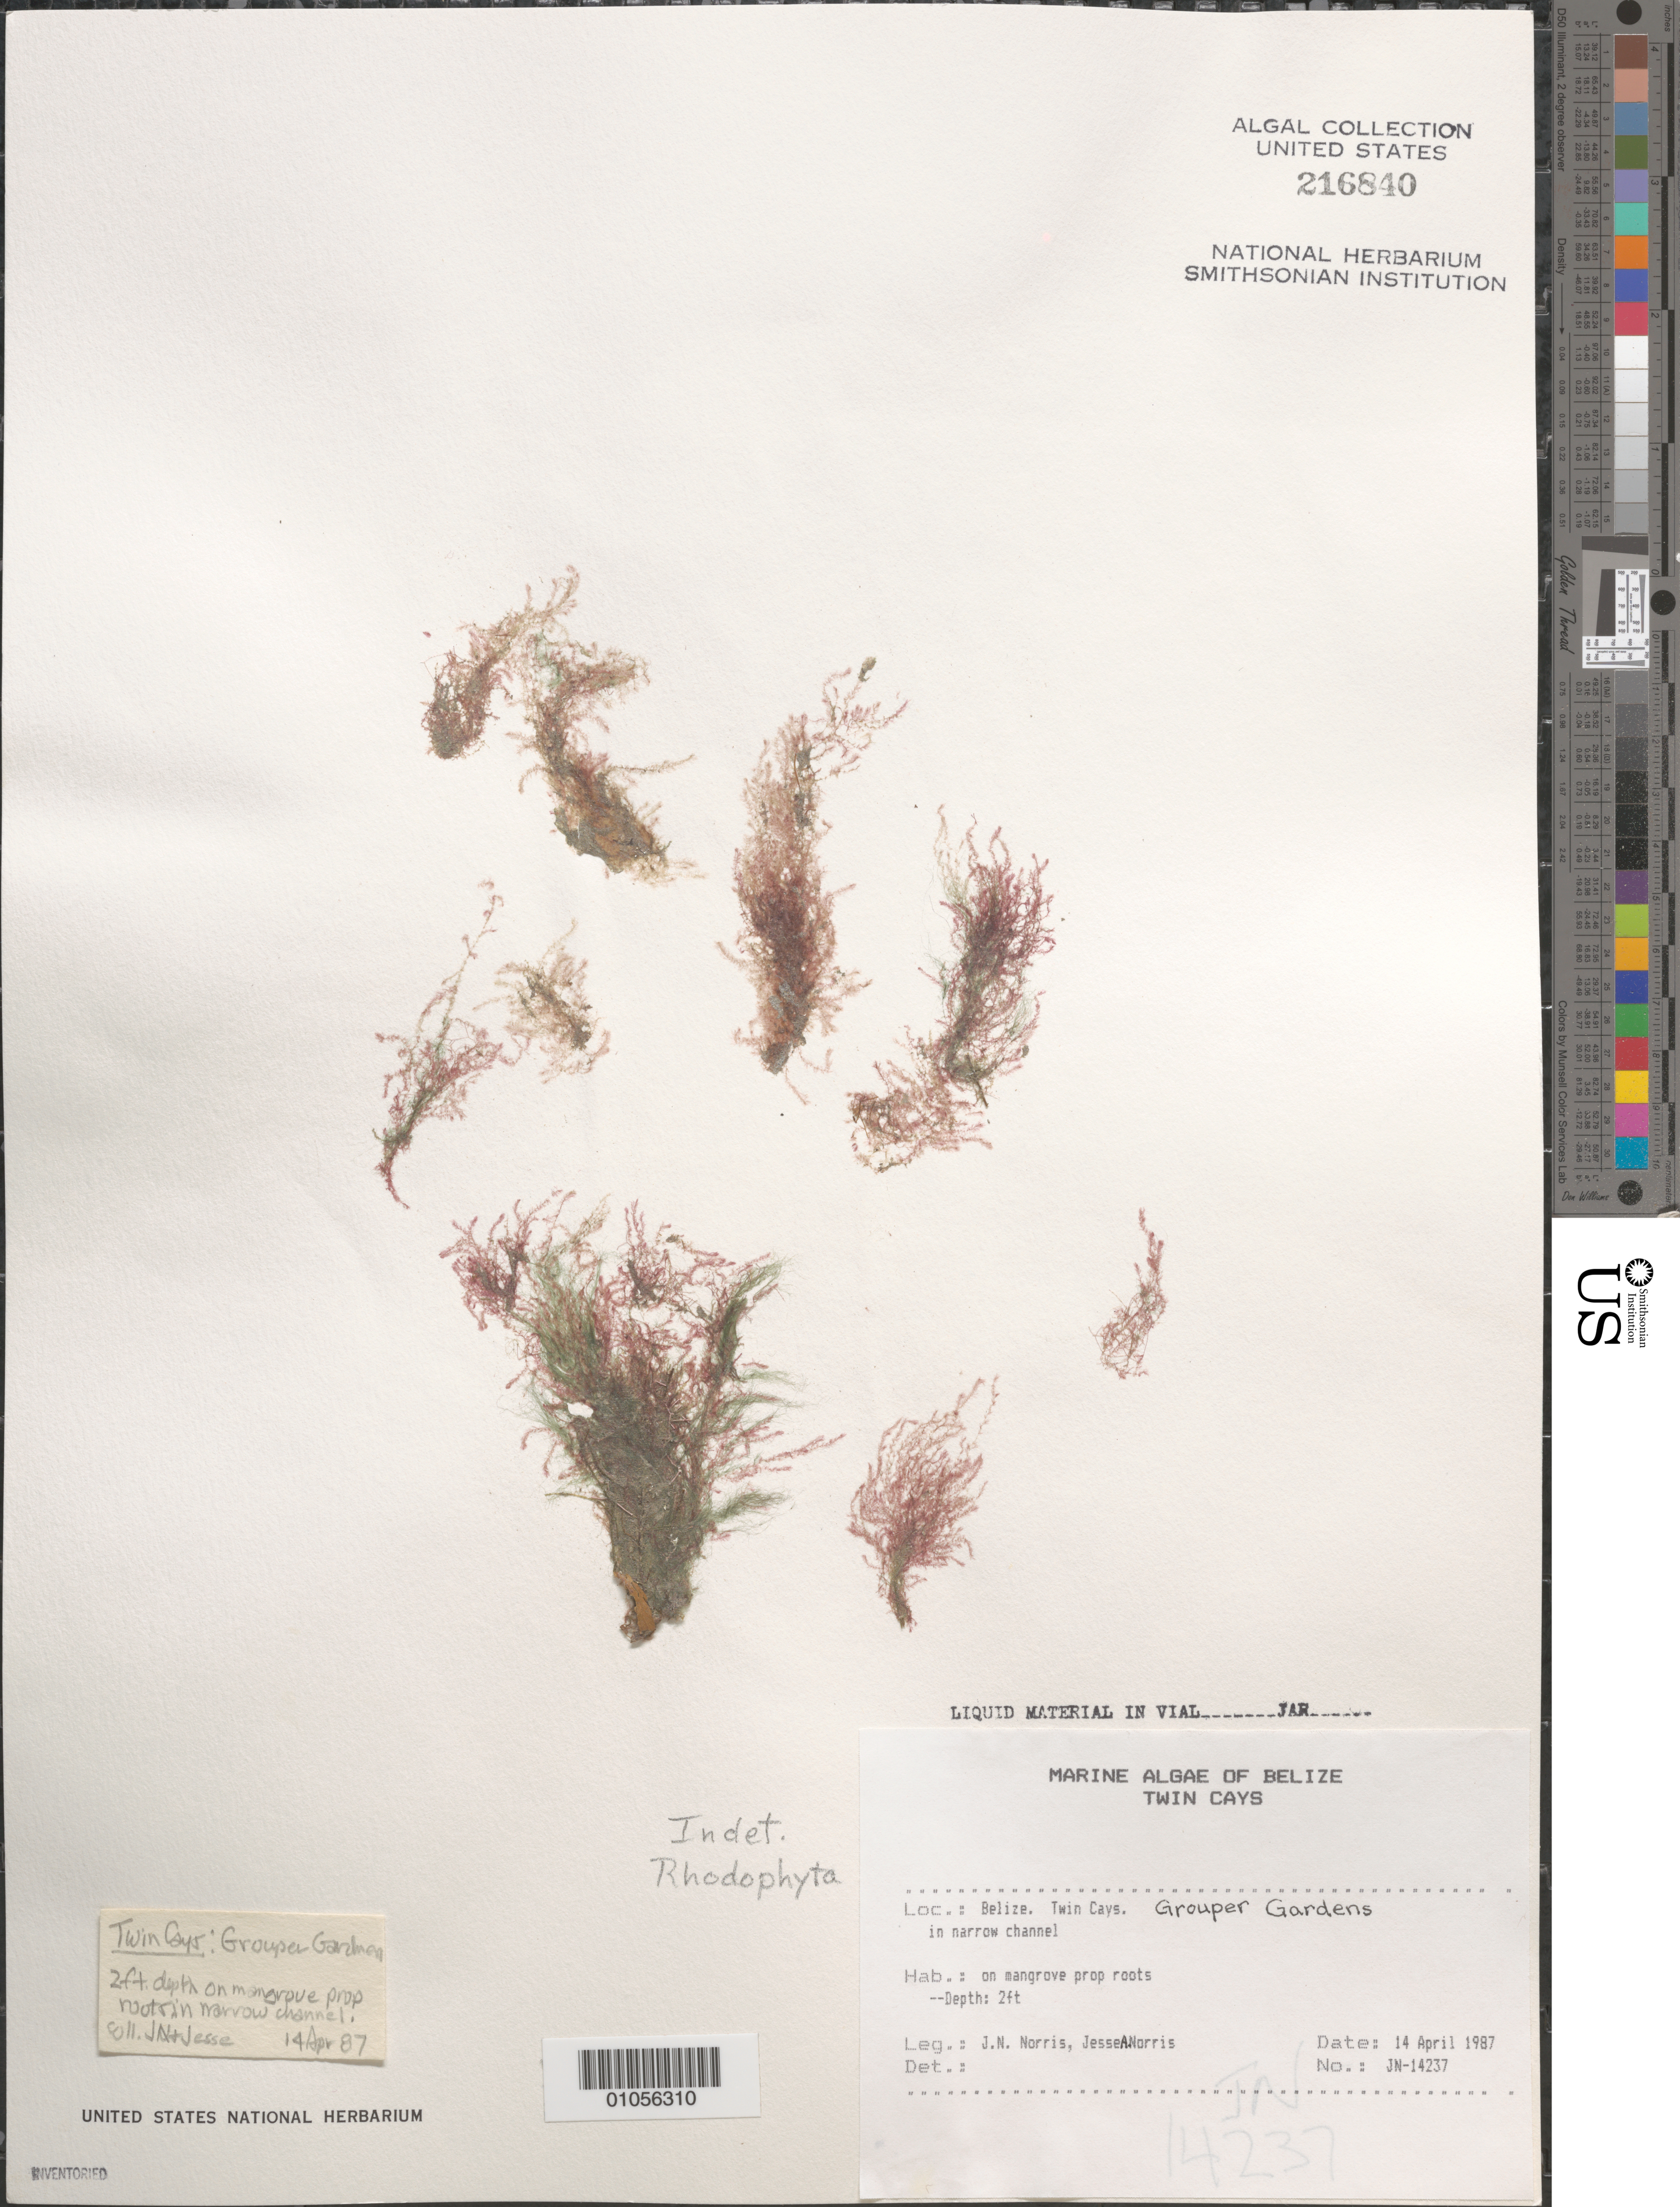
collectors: J. N. Norris & J. A. Norris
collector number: JN-14237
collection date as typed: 14 Apr 1987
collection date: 1987-04-14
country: Belize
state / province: Stann Creek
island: Twin Cays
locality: Grouper Gardens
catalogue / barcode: US 216840